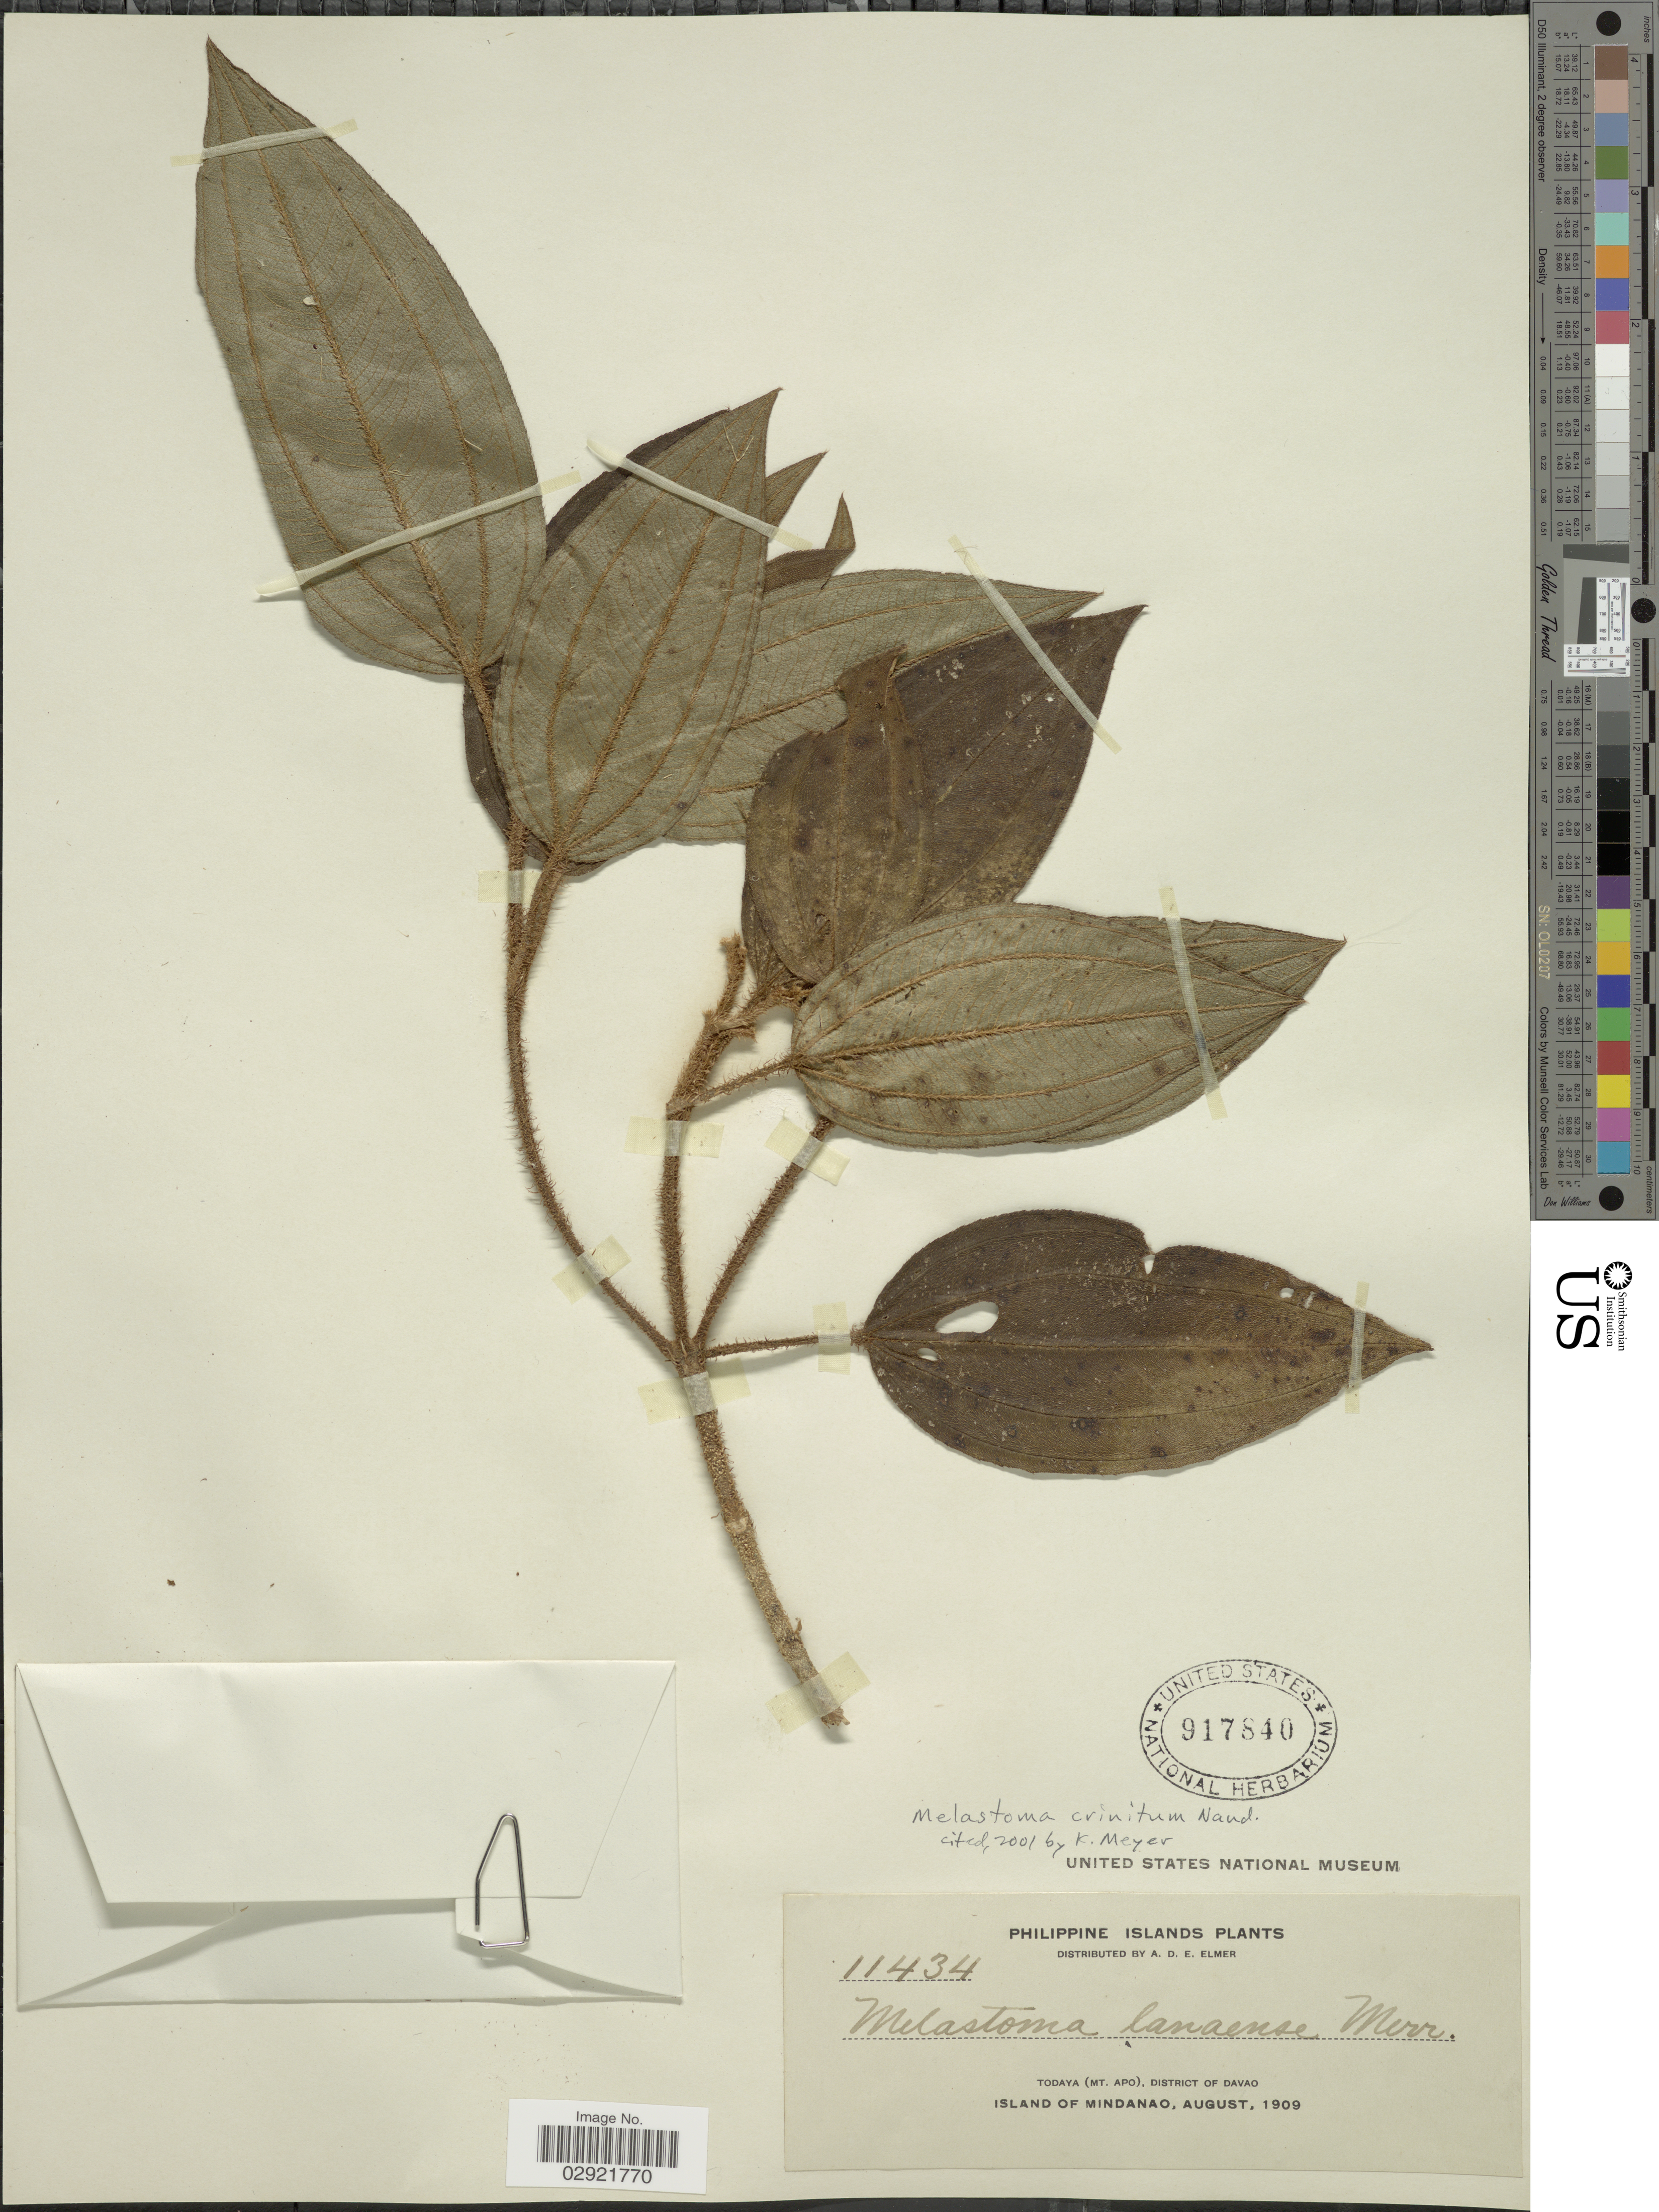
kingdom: Plantae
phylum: Tracheophyta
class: Magnoliopsida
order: Myrtales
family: Melastomataceae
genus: Melastoma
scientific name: Melastoma crinitum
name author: Roxb.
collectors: A. D. E. Elmer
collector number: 11434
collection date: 1909-08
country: Philippines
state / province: Davao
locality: Philippine Islands. Todaya (Mt. Apo), District of Davao. Island of Mindanao.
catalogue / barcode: US 917840